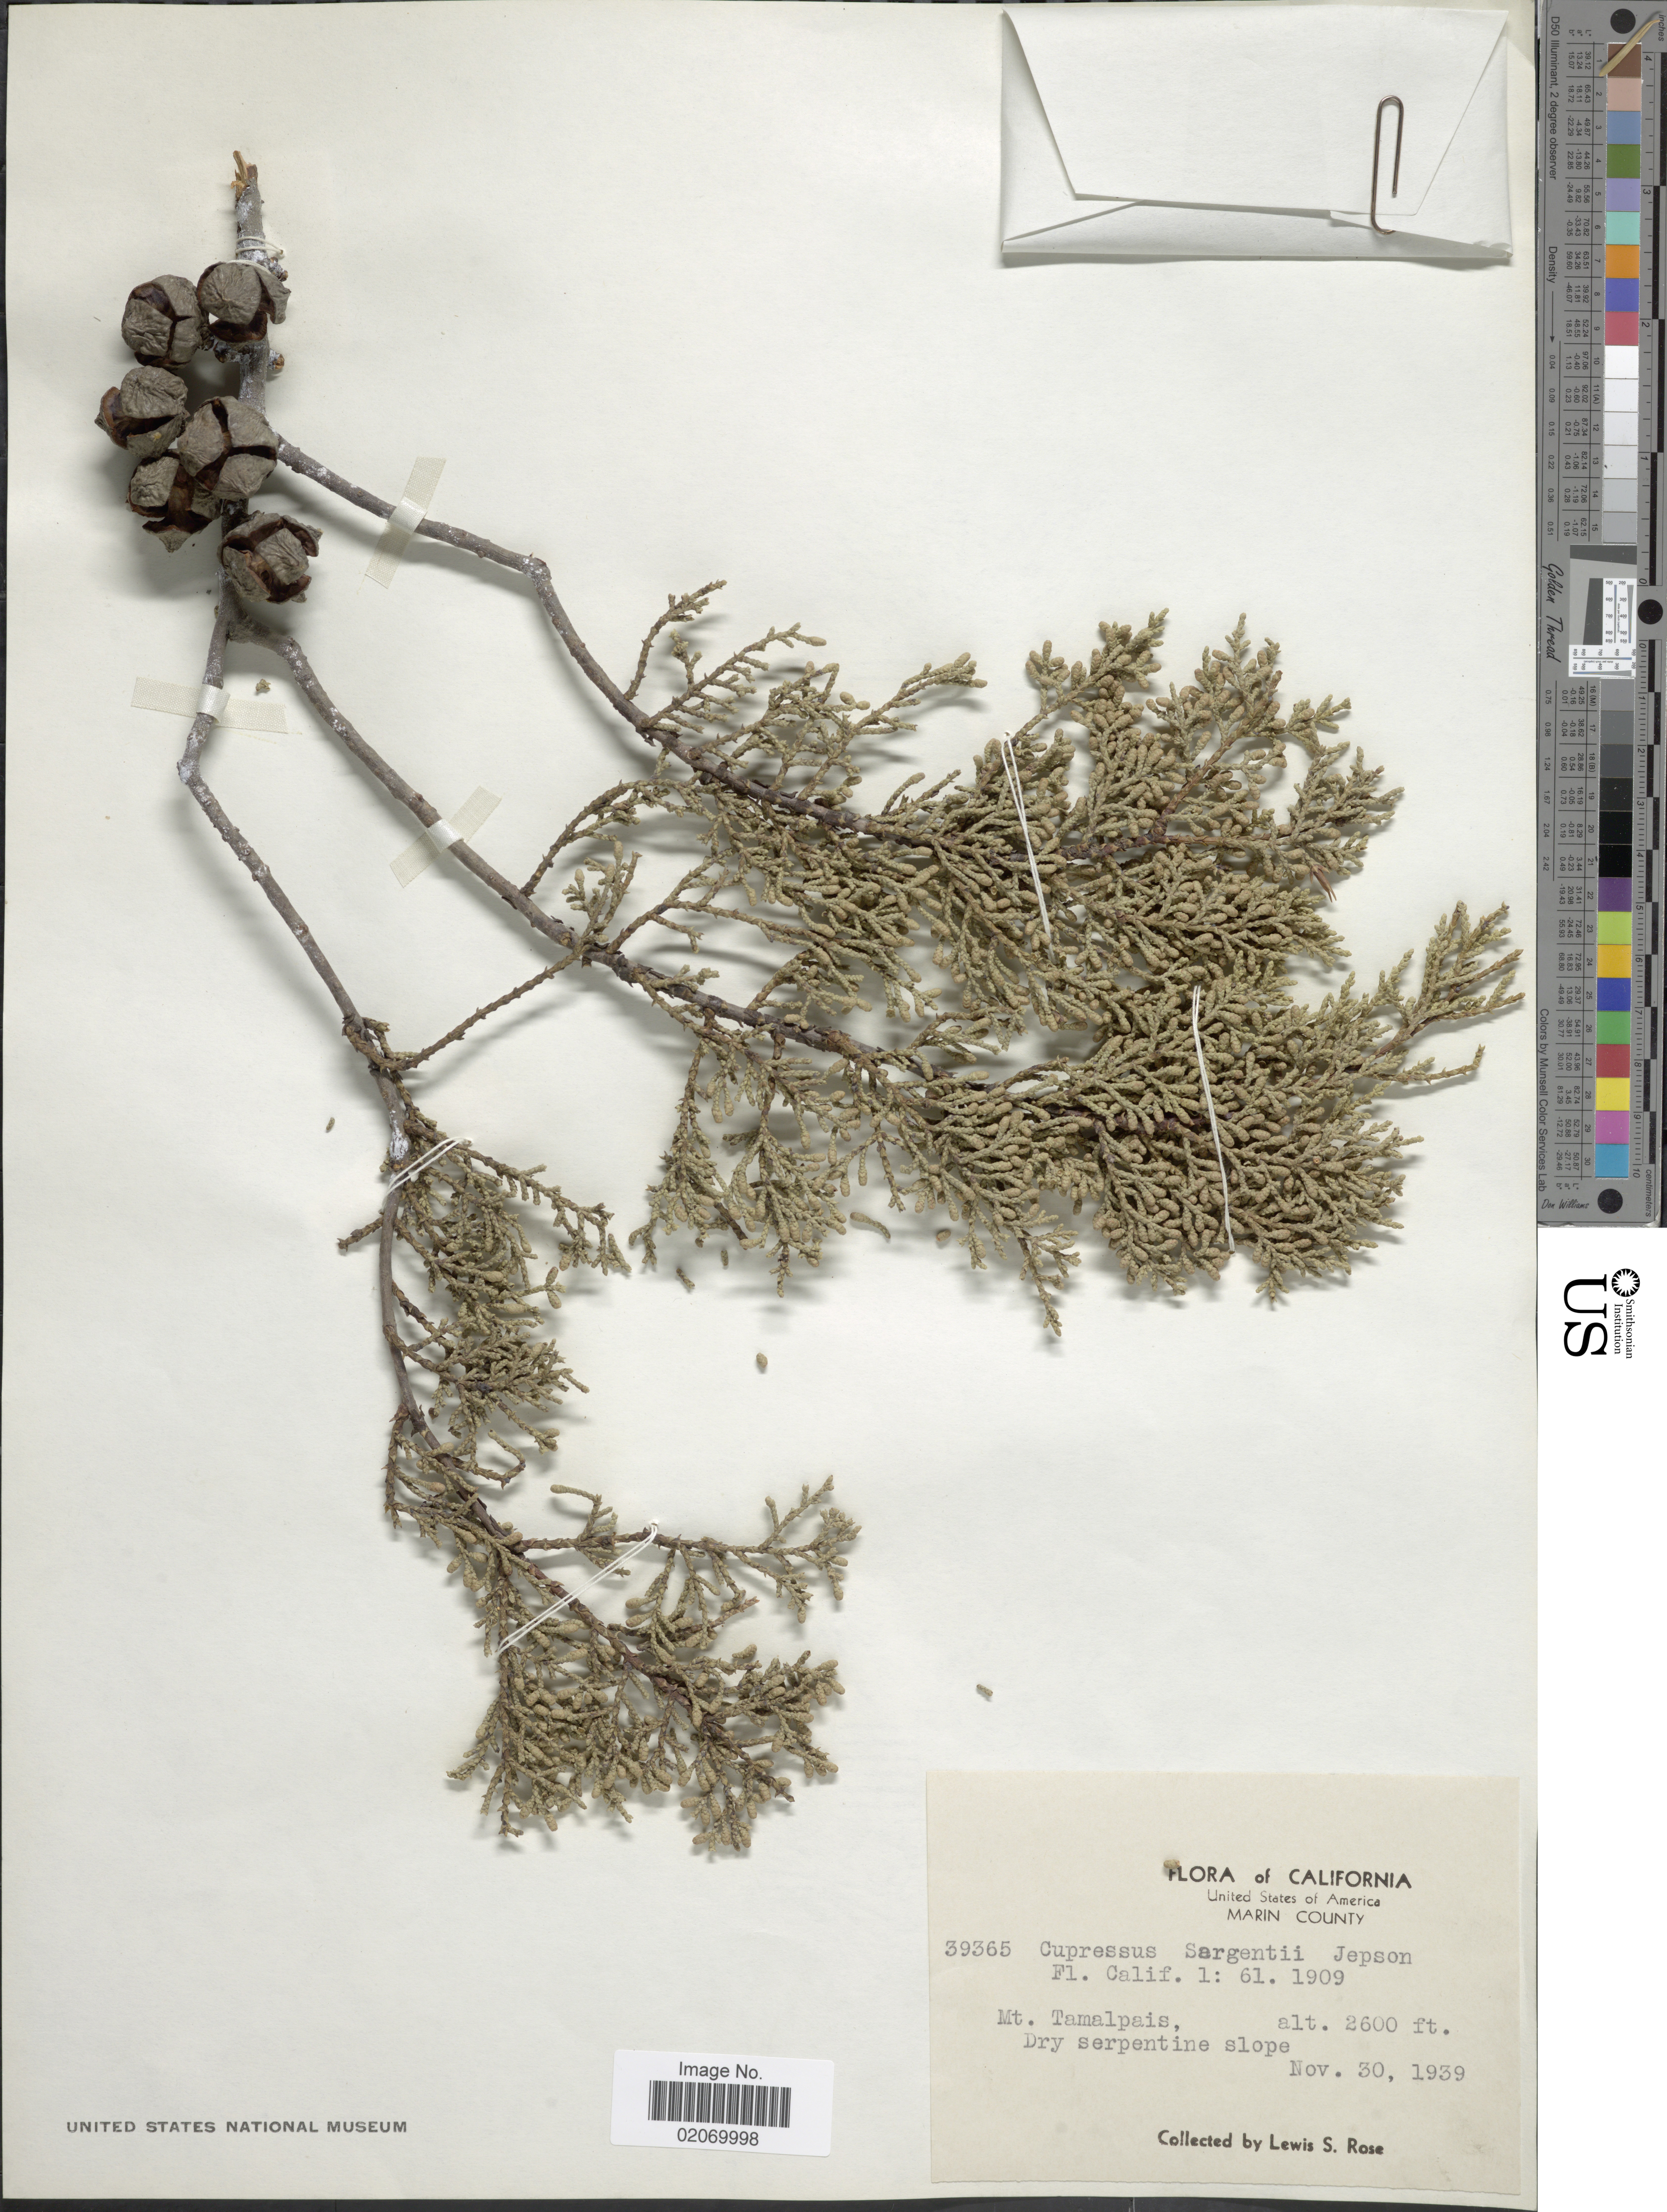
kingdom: Plantae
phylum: Tracheophyta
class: Pinopsida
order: Pinales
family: Cupressaceae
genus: Hesperocyparis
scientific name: Hesperocyparis sargentii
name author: (Jeps.) Bartel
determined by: (US) Smithsonian Institution - National Museum of Natural History - Department of Botany (UNITED STATES)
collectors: L. S. Rose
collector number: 39365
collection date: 1939-11-30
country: United States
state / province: California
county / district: Marin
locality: United States of America, Marin County, Mt. Tamalpais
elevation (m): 792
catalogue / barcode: US 3781877